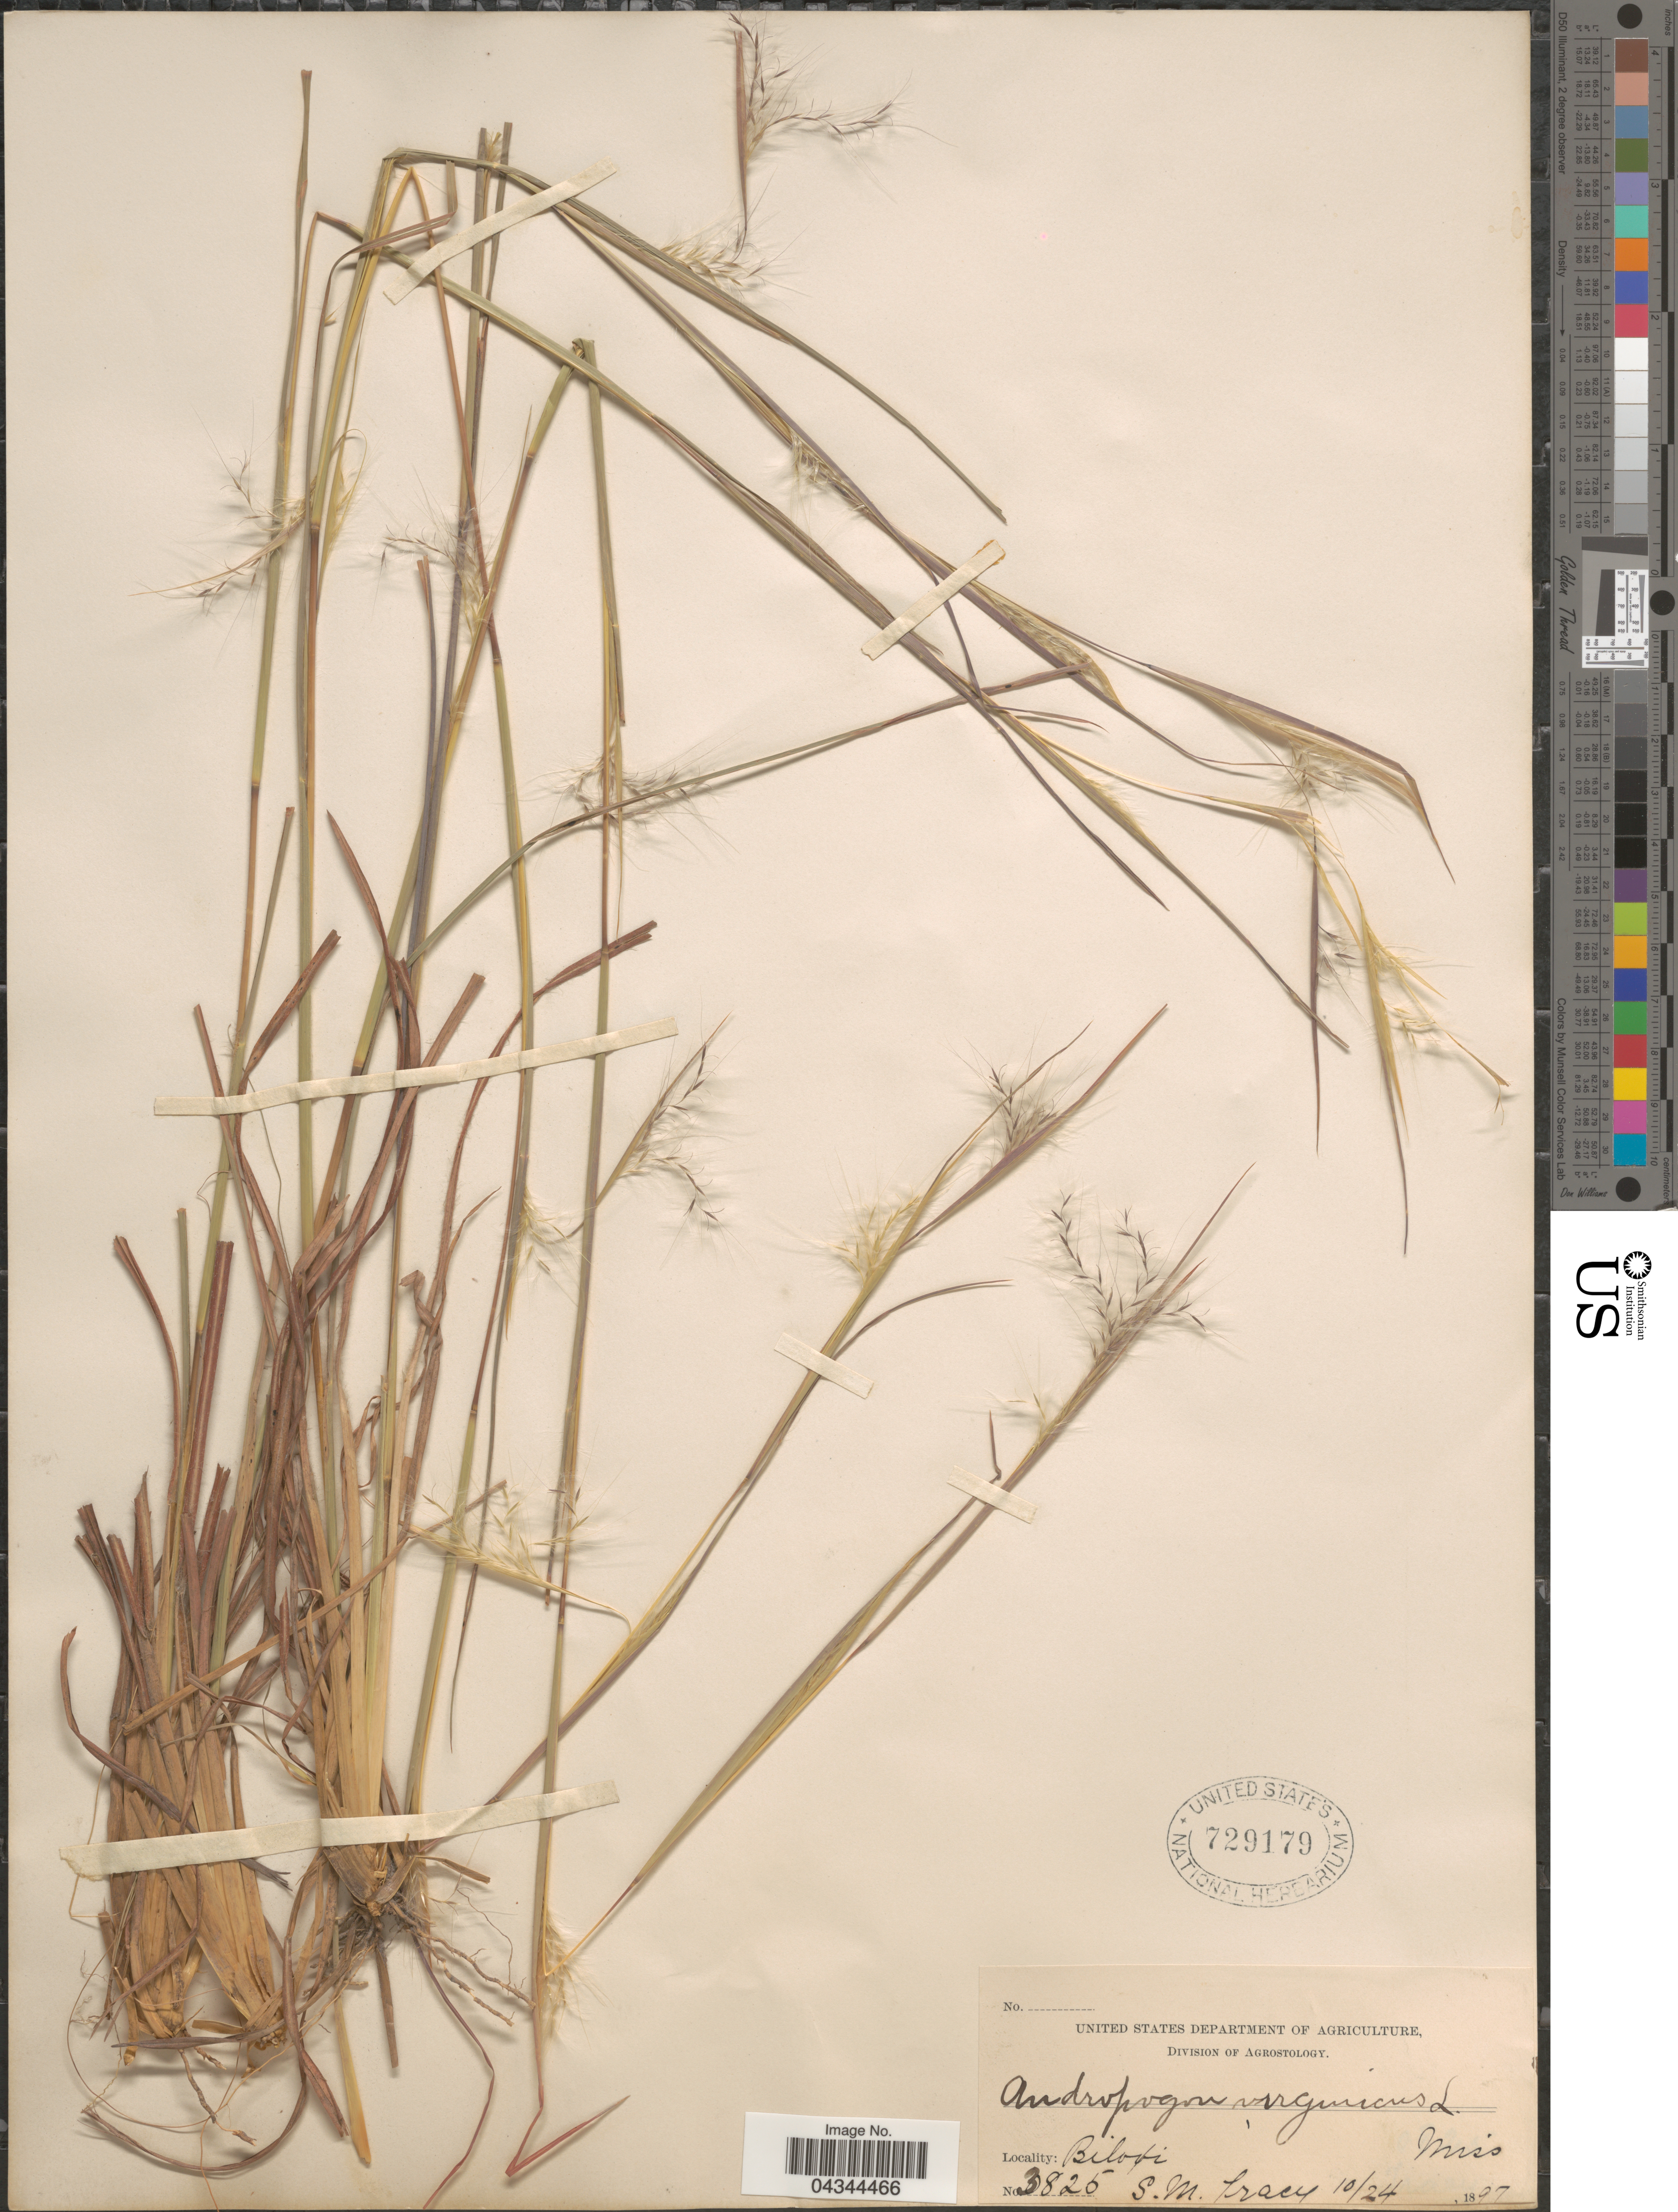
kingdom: Plantae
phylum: Tracheophyta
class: Liliopsida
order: Poales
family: Poaceae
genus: Andropogon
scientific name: Andropogon virginicus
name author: L.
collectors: S. M. Tracy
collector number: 3825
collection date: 1897-10-24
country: United States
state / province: Mississippi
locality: Biloxi.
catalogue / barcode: US 729179